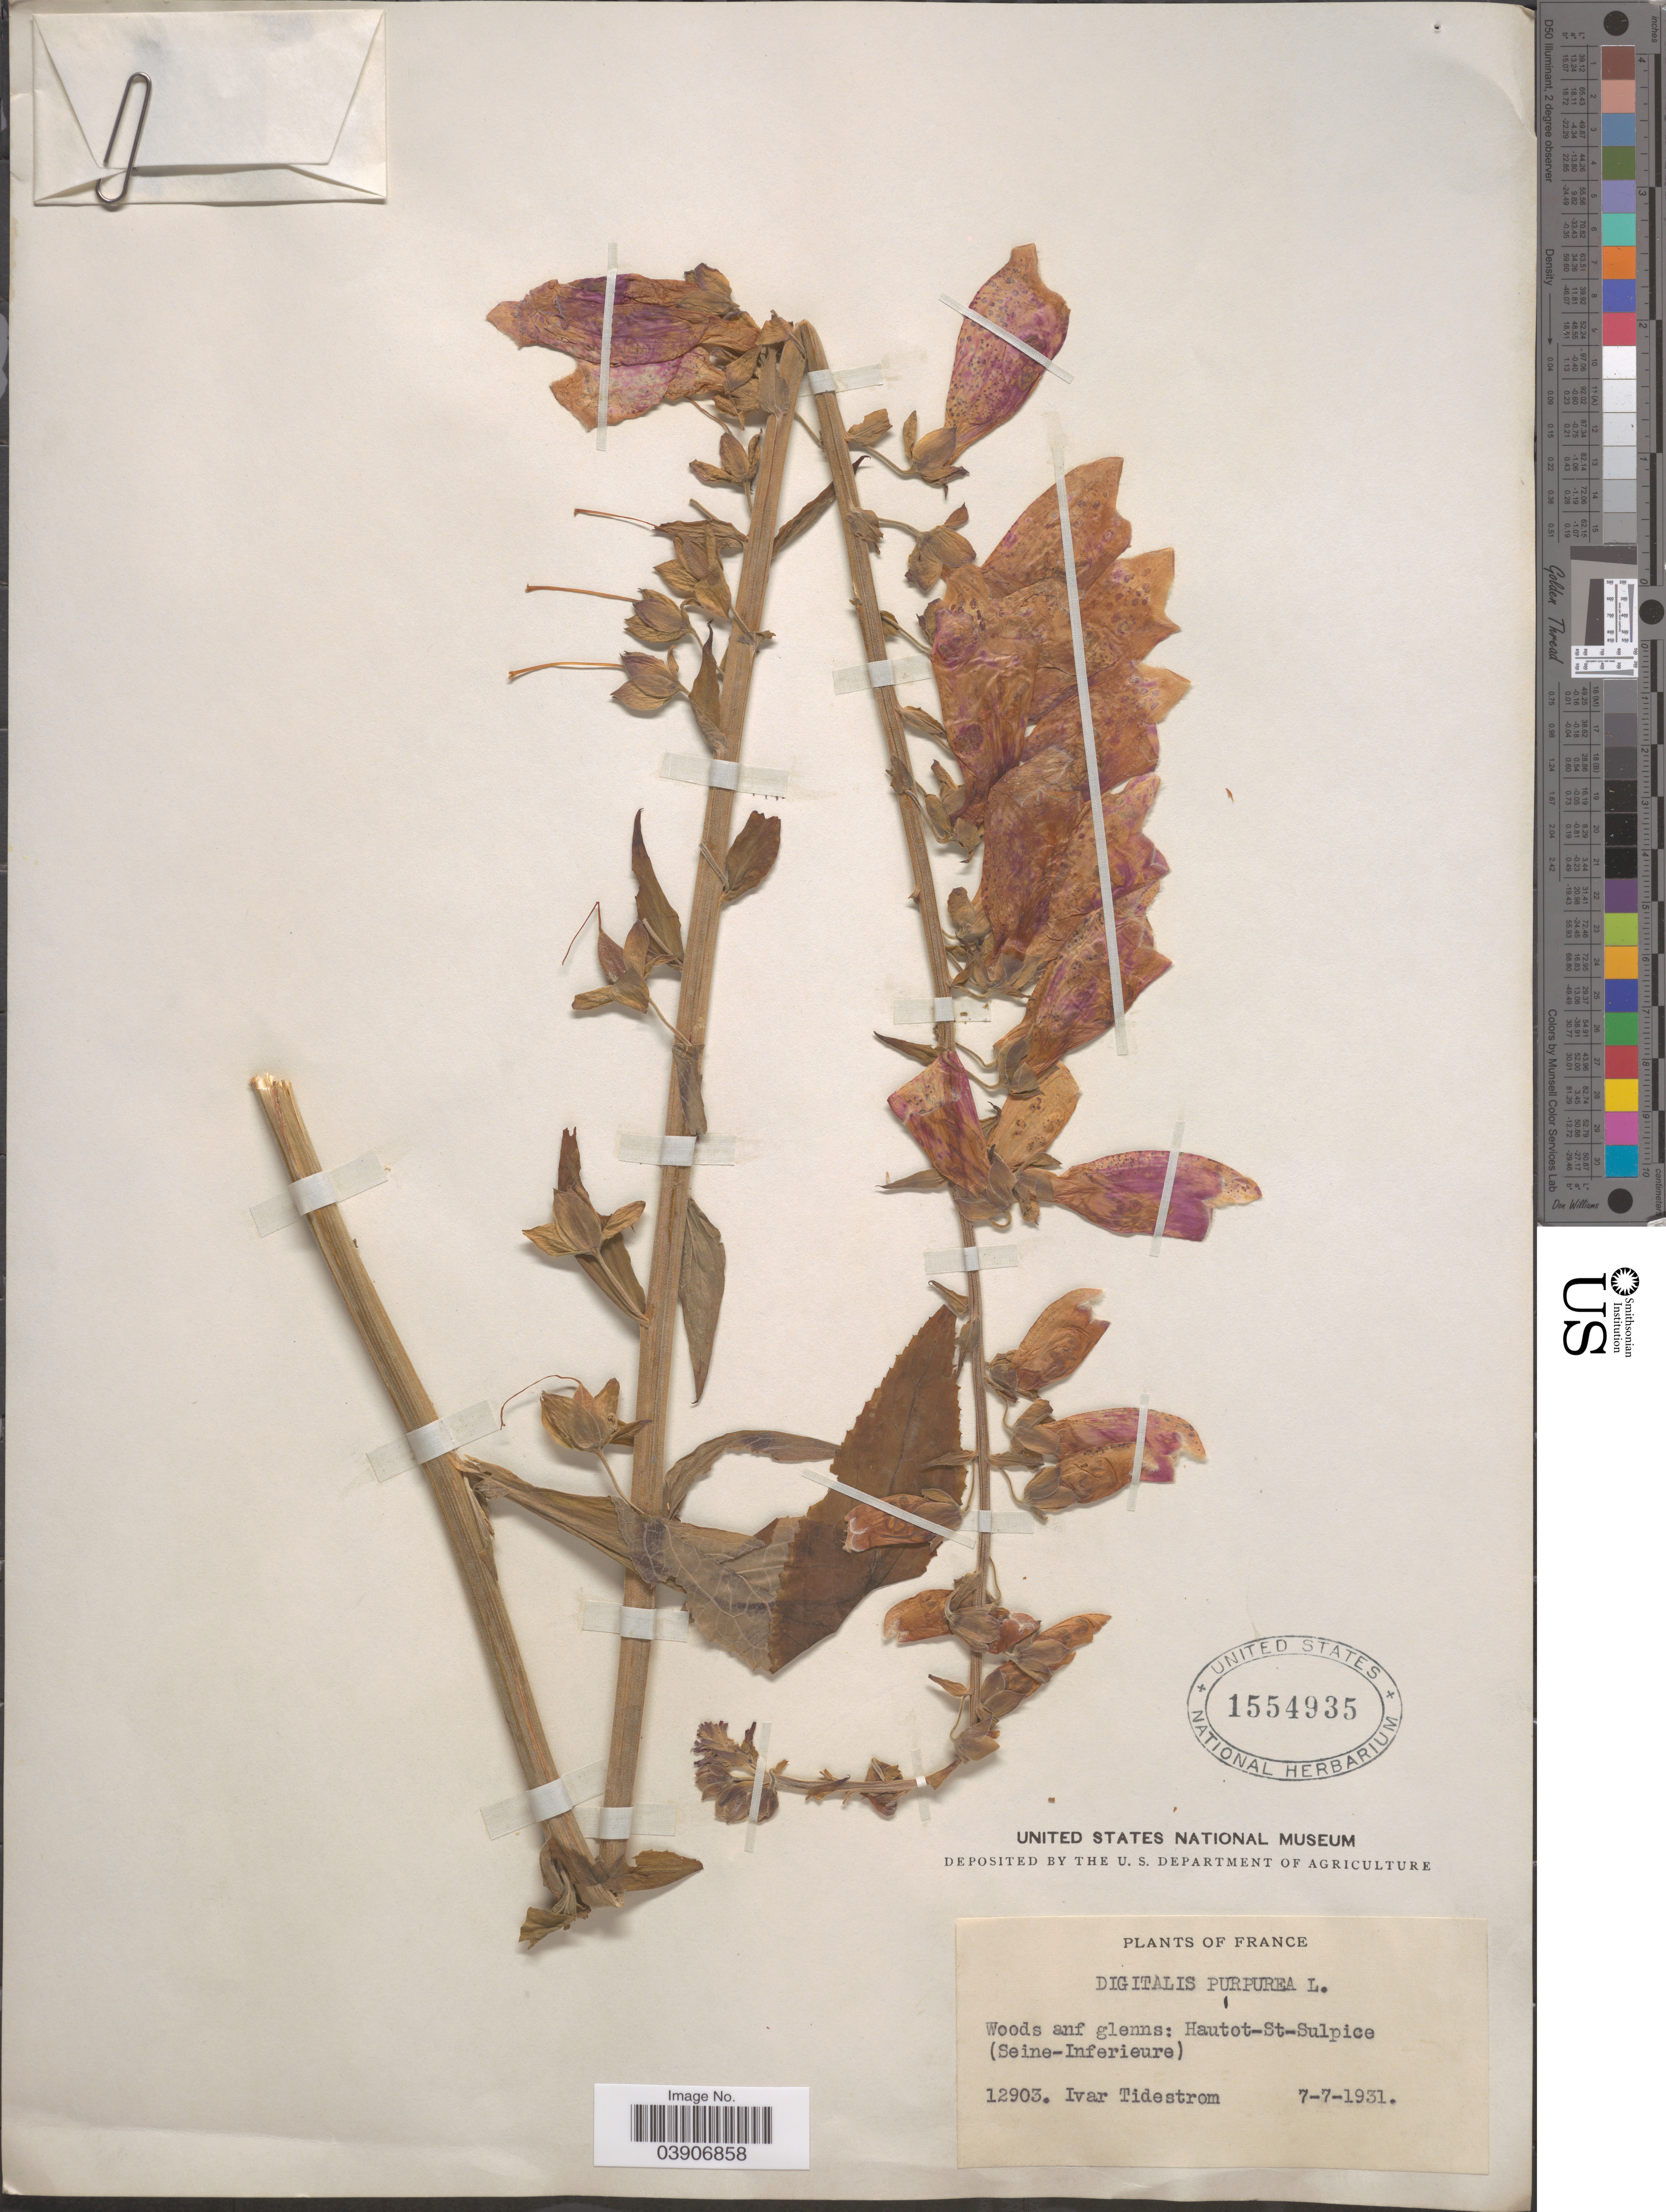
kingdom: Plantae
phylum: Tracheophyta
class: Magnoliopsida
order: Lamiales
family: Plantaginaceae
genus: Digitalis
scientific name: Digitalis purpurea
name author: L.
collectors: I. F. Tidestrom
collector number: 12903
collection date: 1931-07-07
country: France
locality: Woods anf glenns: Hautot-St-Sulpice (Seine- Inferieure).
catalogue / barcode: US 1554935